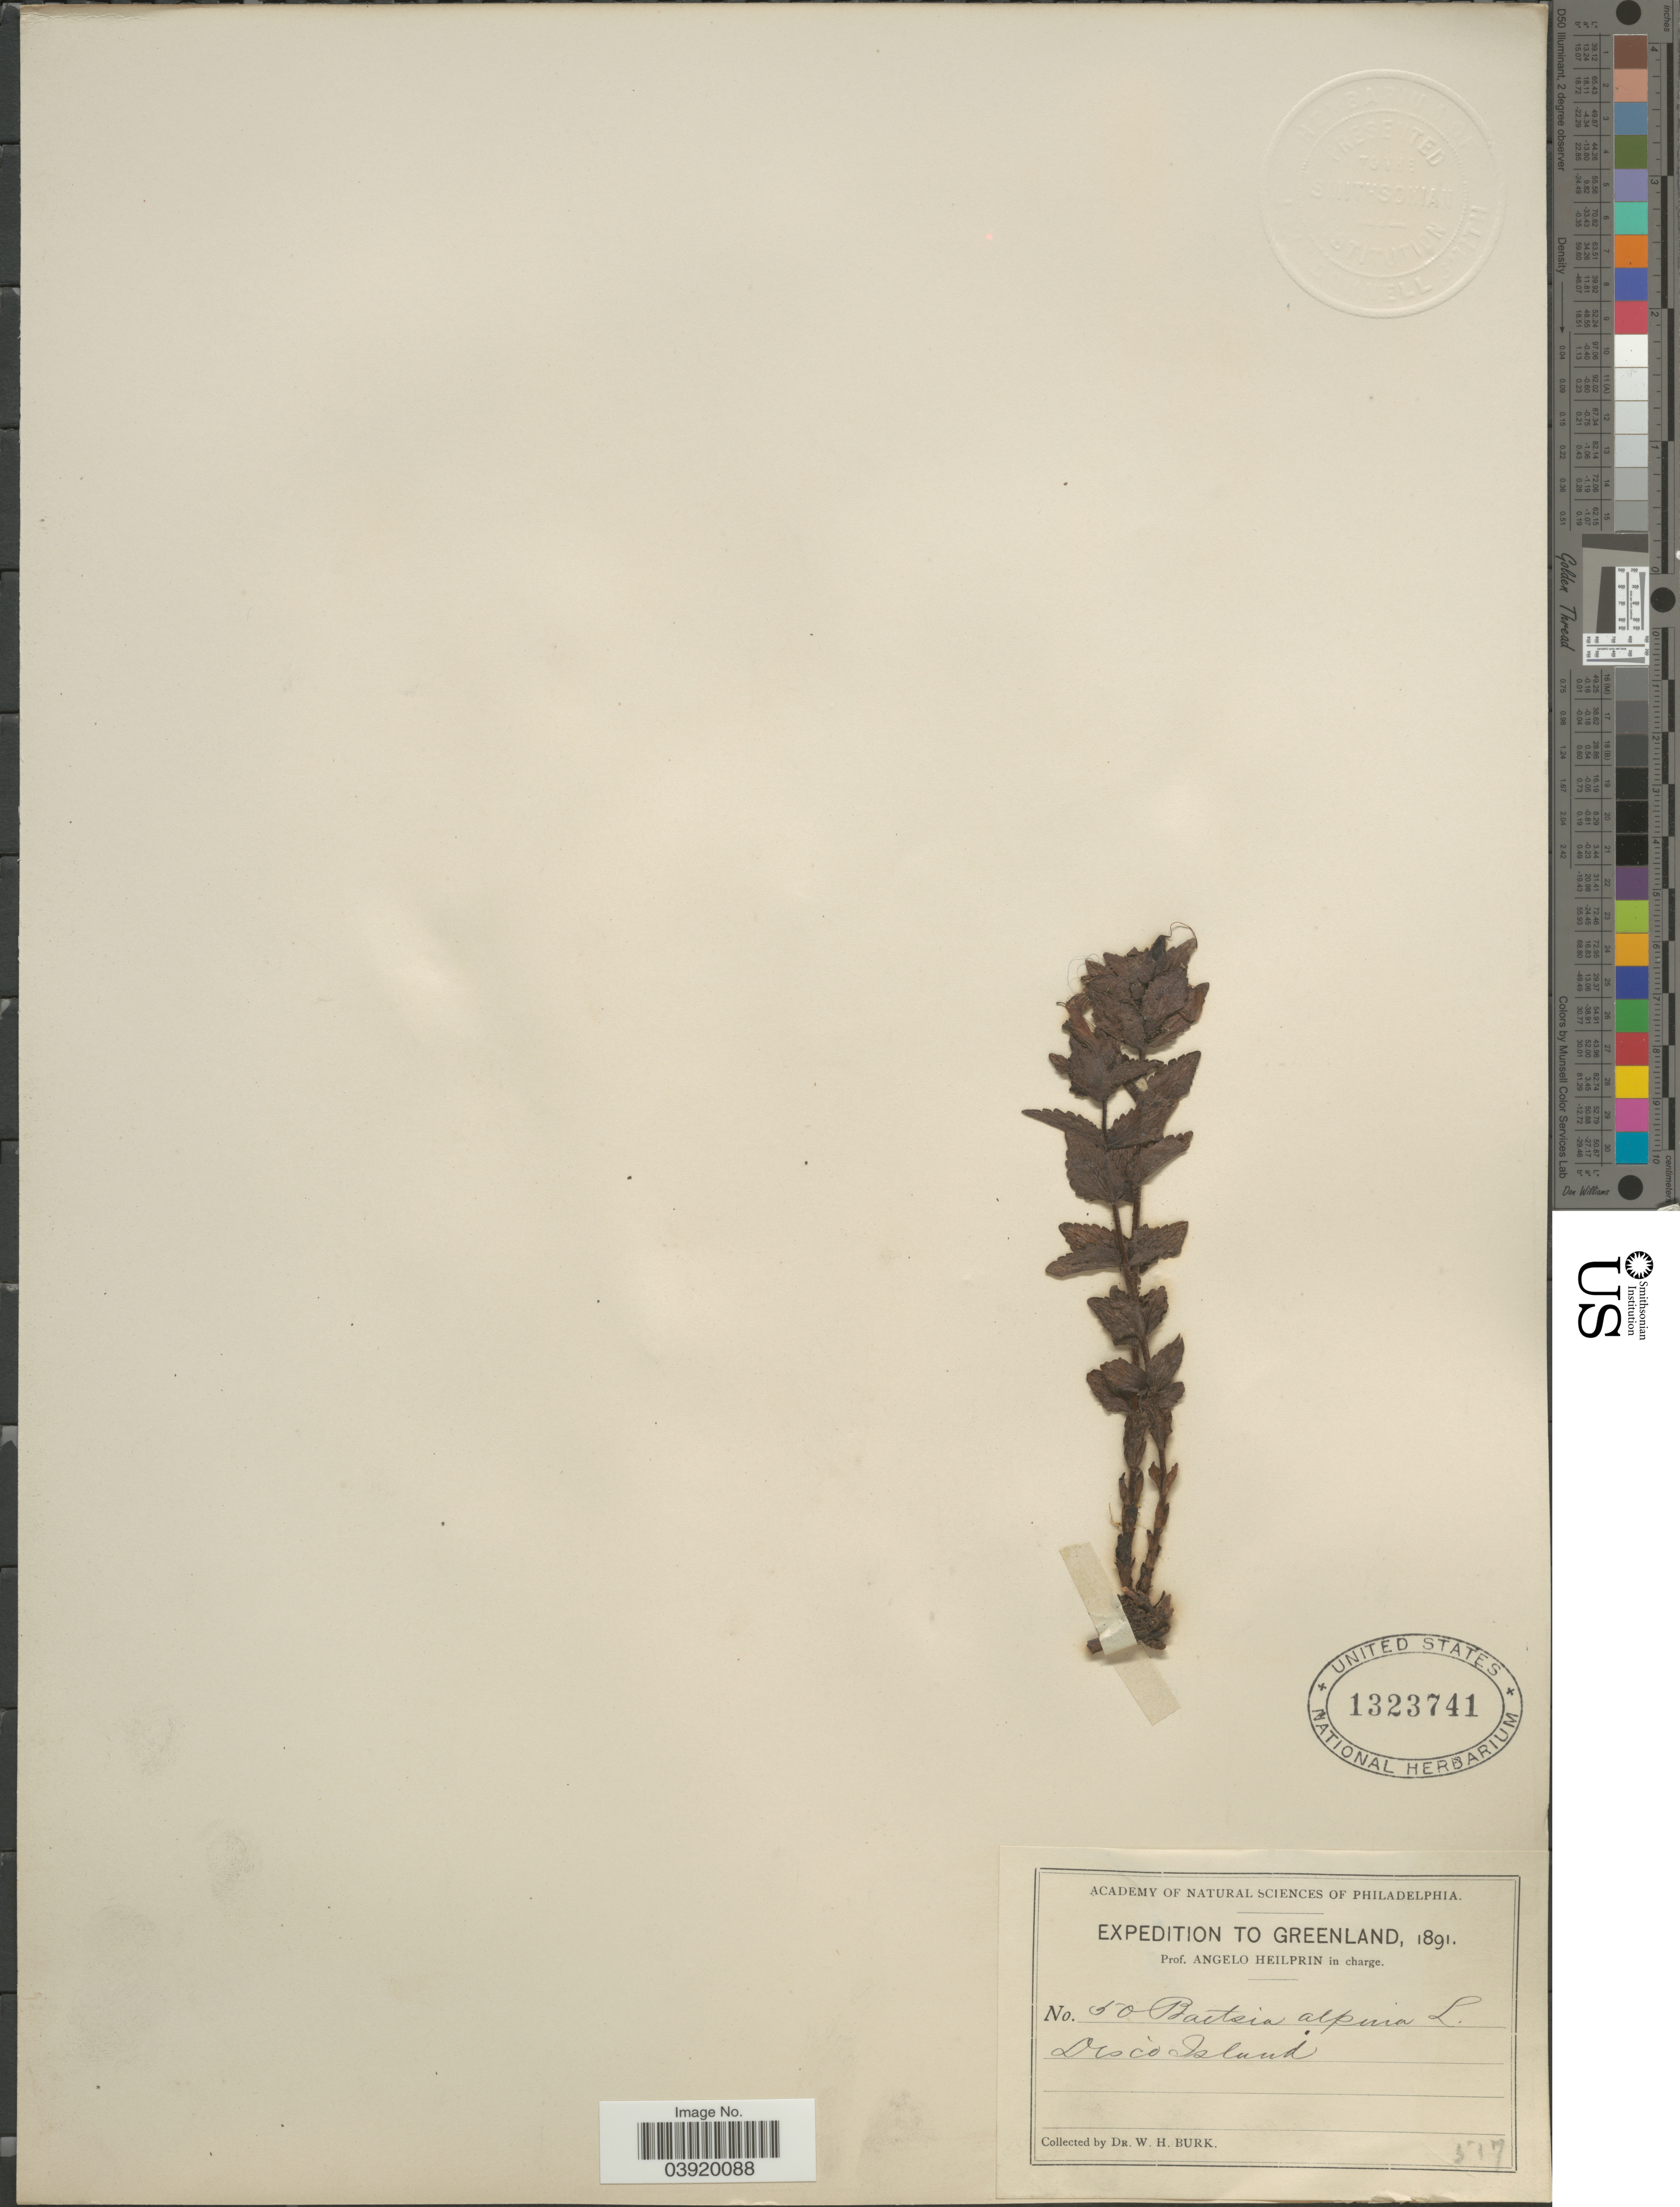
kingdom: Plantae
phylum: Tracheophyta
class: Magnoliopsida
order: Lamiales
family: Orobanchaceae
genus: Bartsia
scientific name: Bartsia alpina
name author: L.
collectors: W. Burk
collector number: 50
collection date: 1891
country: Greenland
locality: Disco Island.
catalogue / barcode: US 1323741